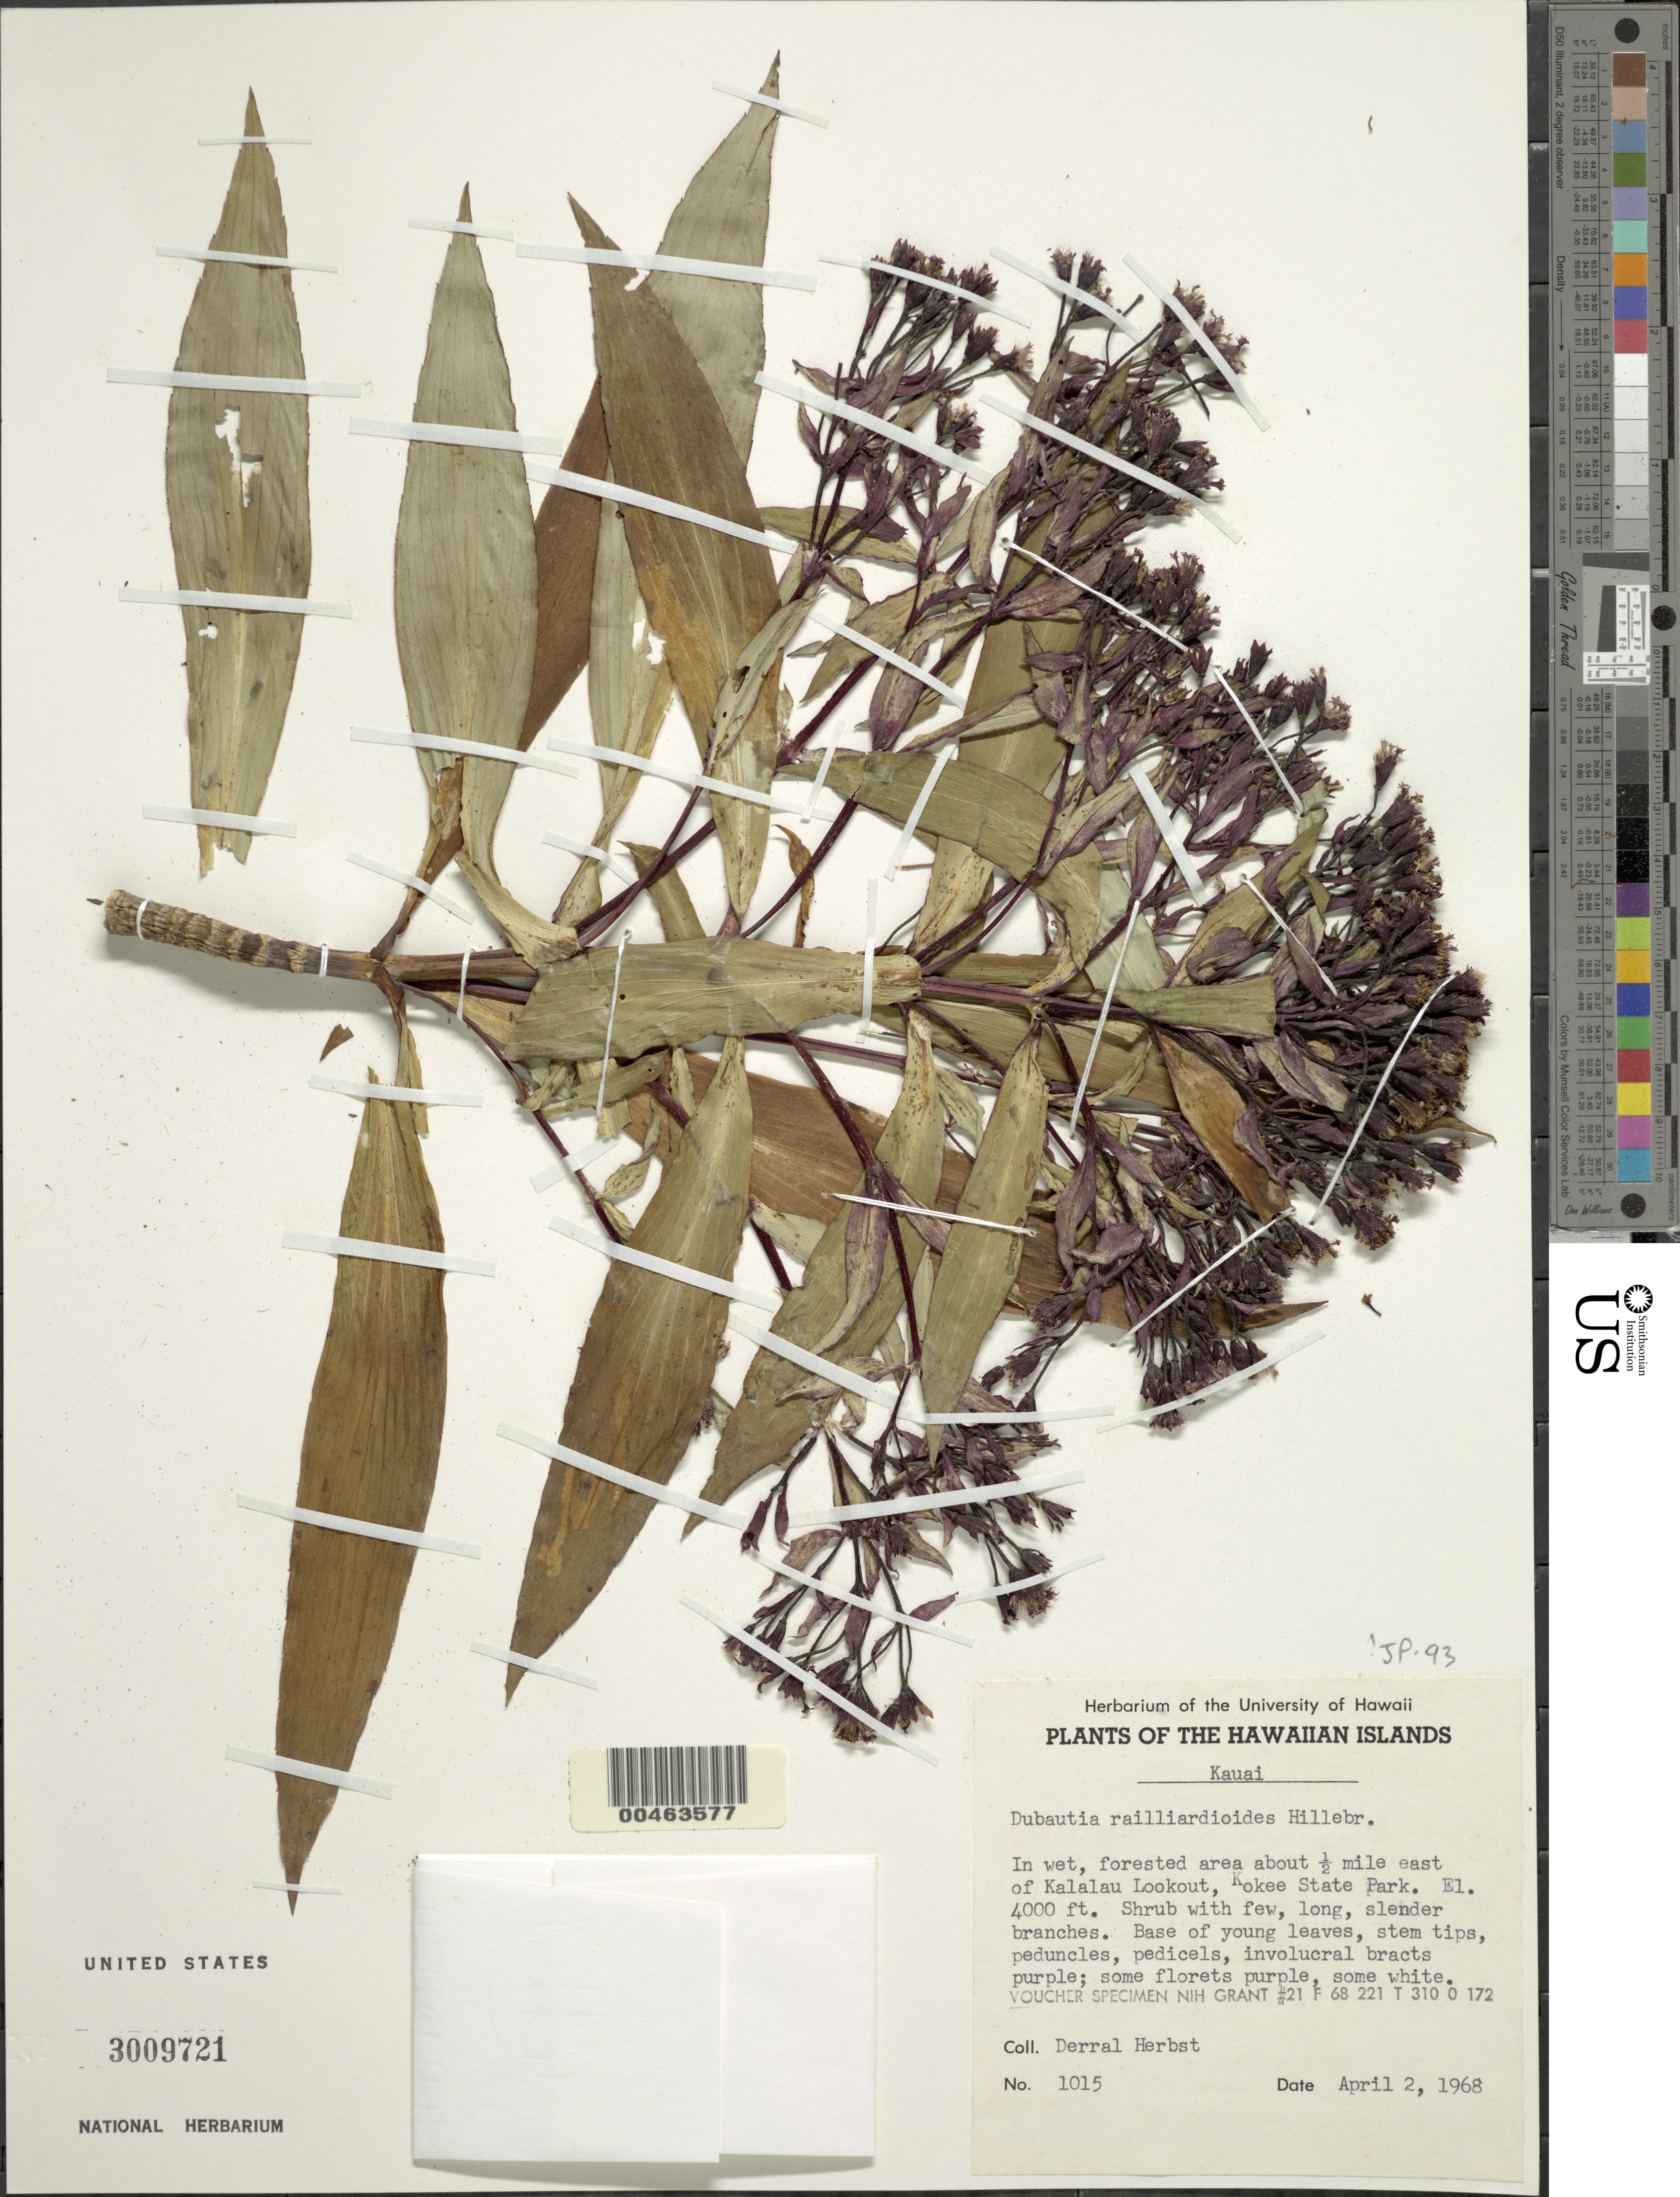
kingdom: Plantae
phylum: Tracheophyta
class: Magnoliopsida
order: Asterales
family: Asteraceae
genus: Dubautia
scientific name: Dubautia raillardioides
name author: Hillebr.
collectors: D. R. Herbst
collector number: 1015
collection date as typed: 2 Apr 1968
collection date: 1968-04-02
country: United States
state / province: Hawaii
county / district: Kauai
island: Kaua'i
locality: about 0.5 mile east of Kalalau Lookout, Kokee State Park.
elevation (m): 1219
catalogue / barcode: US 3009721